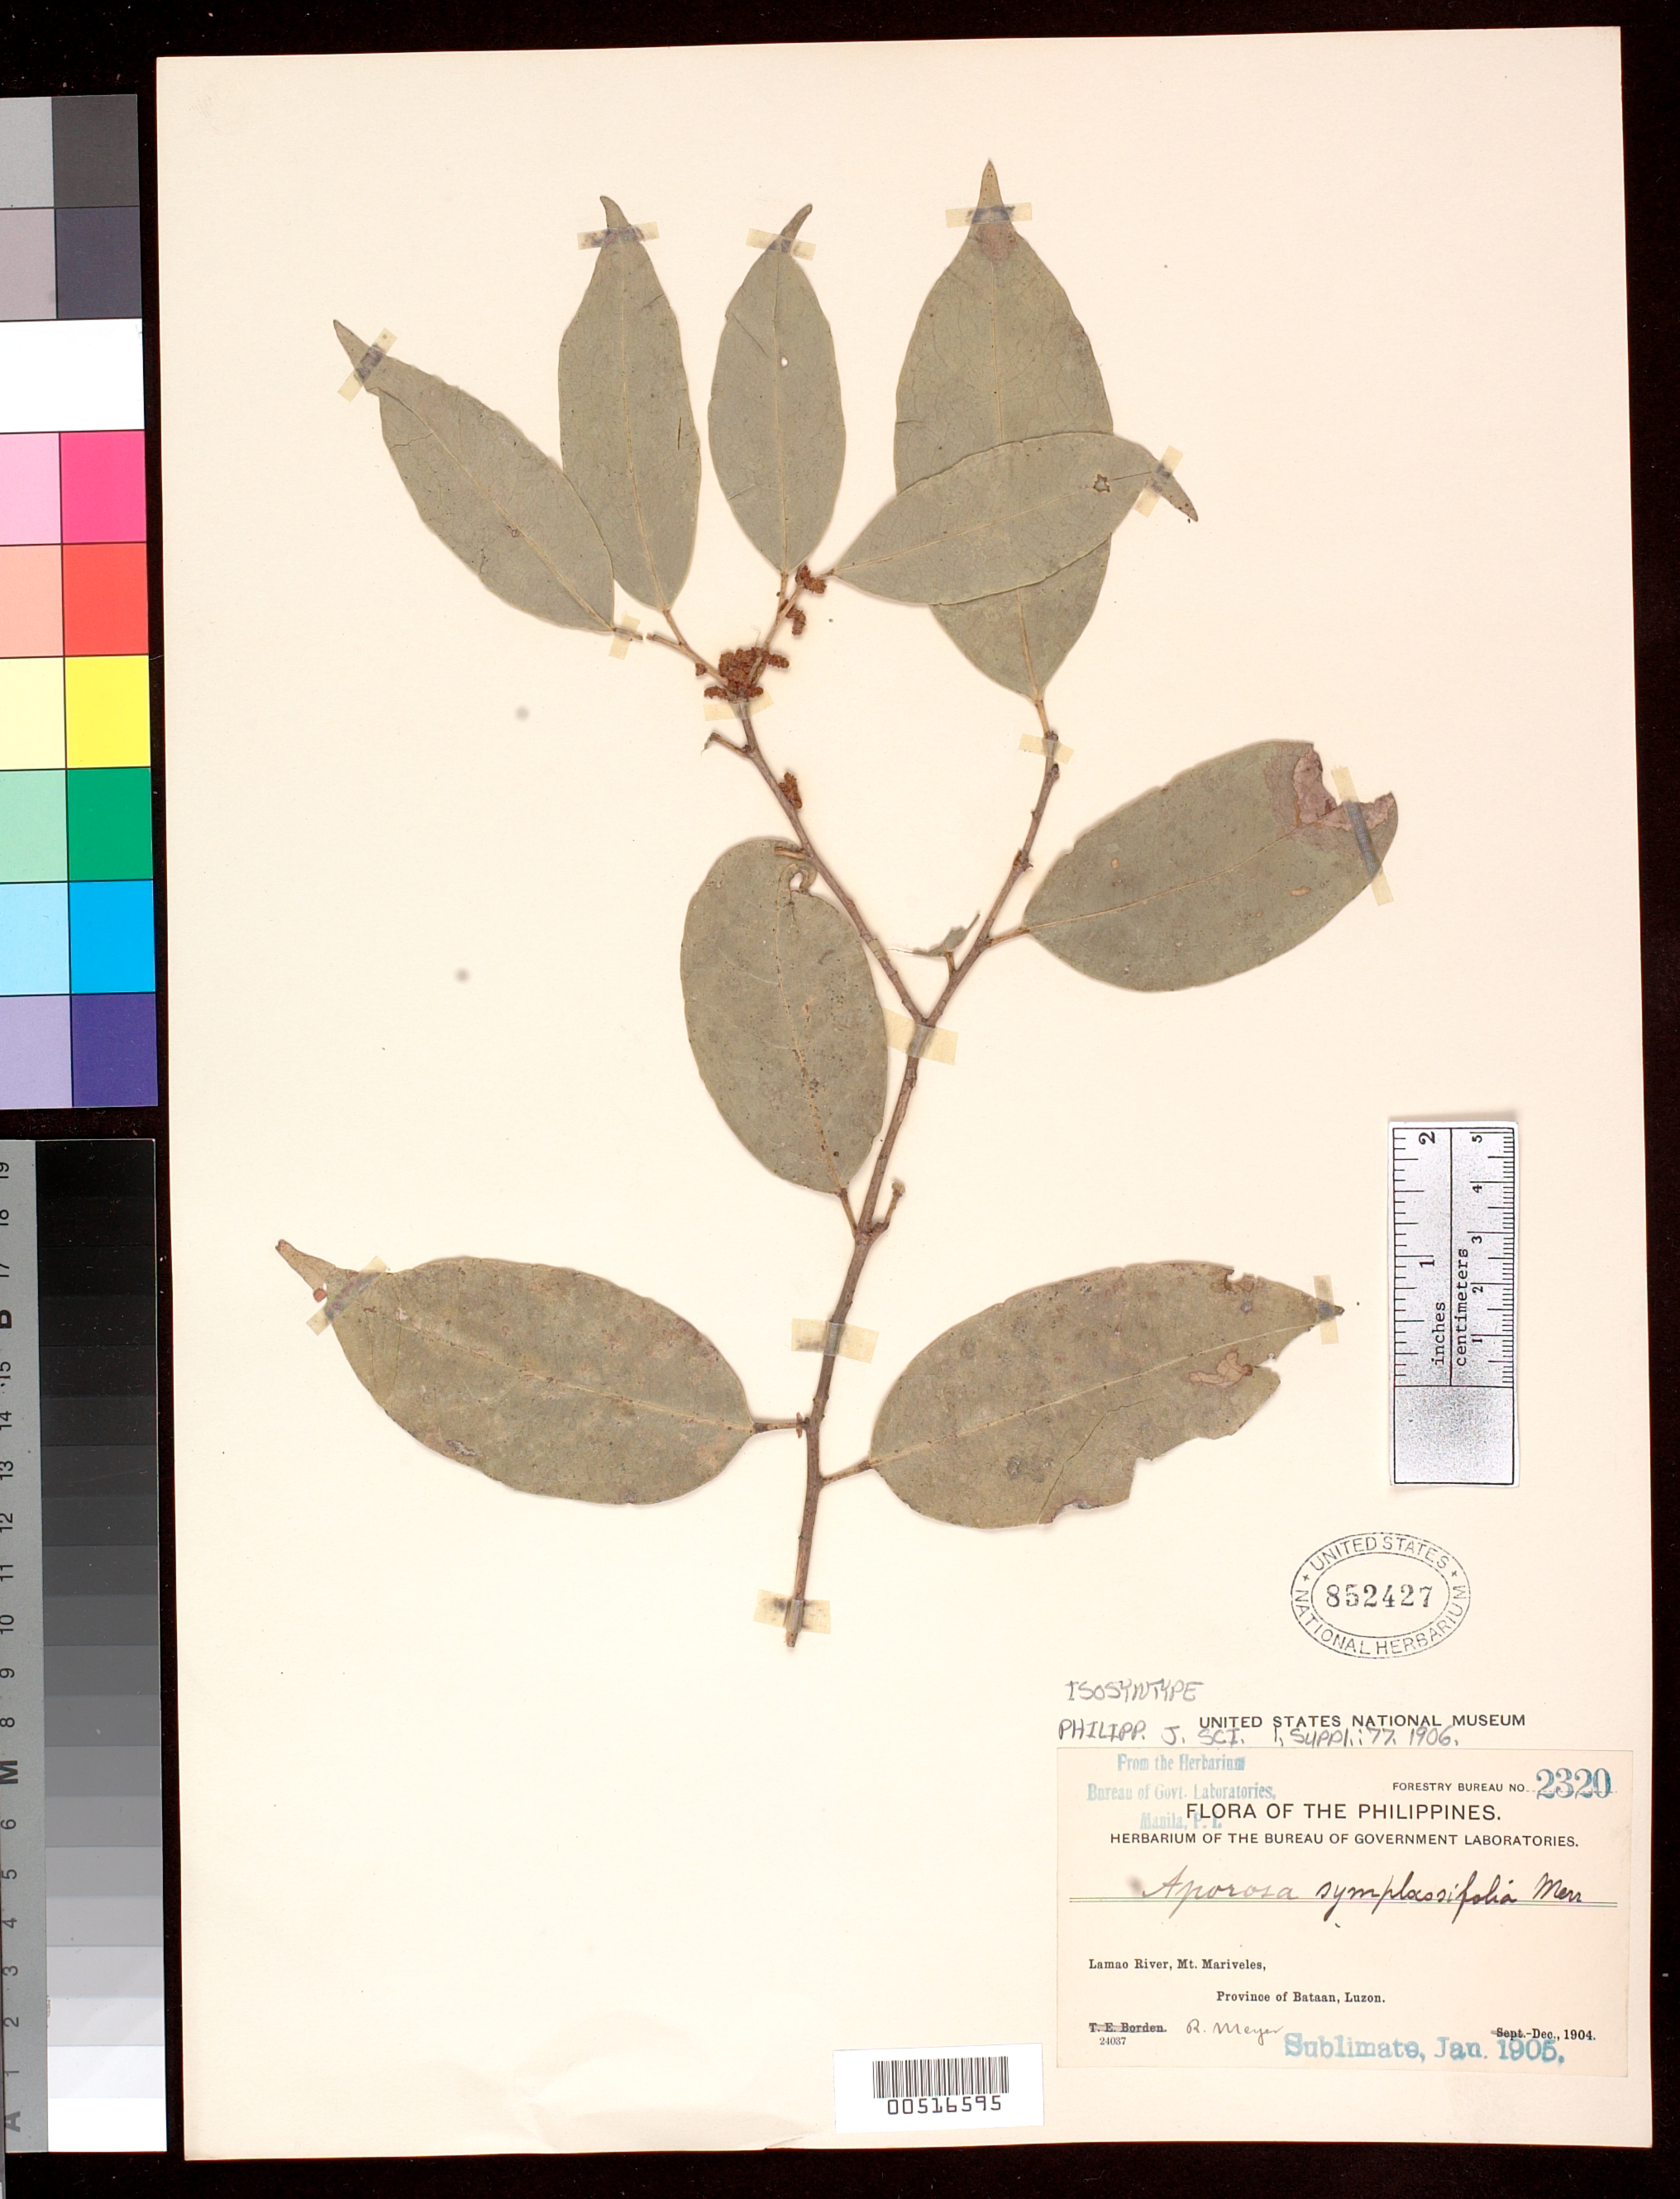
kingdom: Plantae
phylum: Tracheophyta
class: Magnoliopsida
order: Malpighiales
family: Phyllanthaceae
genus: Aporosa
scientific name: Aporosa symplocosifolia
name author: Merr.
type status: Isosyntype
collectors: R. Meyer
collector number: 2320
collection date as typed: Dec 1904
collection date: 1904-12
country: Philippines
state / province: Central Luzon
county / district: Bataan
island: Luzon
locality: Lamao River, Mt Mariveles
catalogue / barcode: US 852427